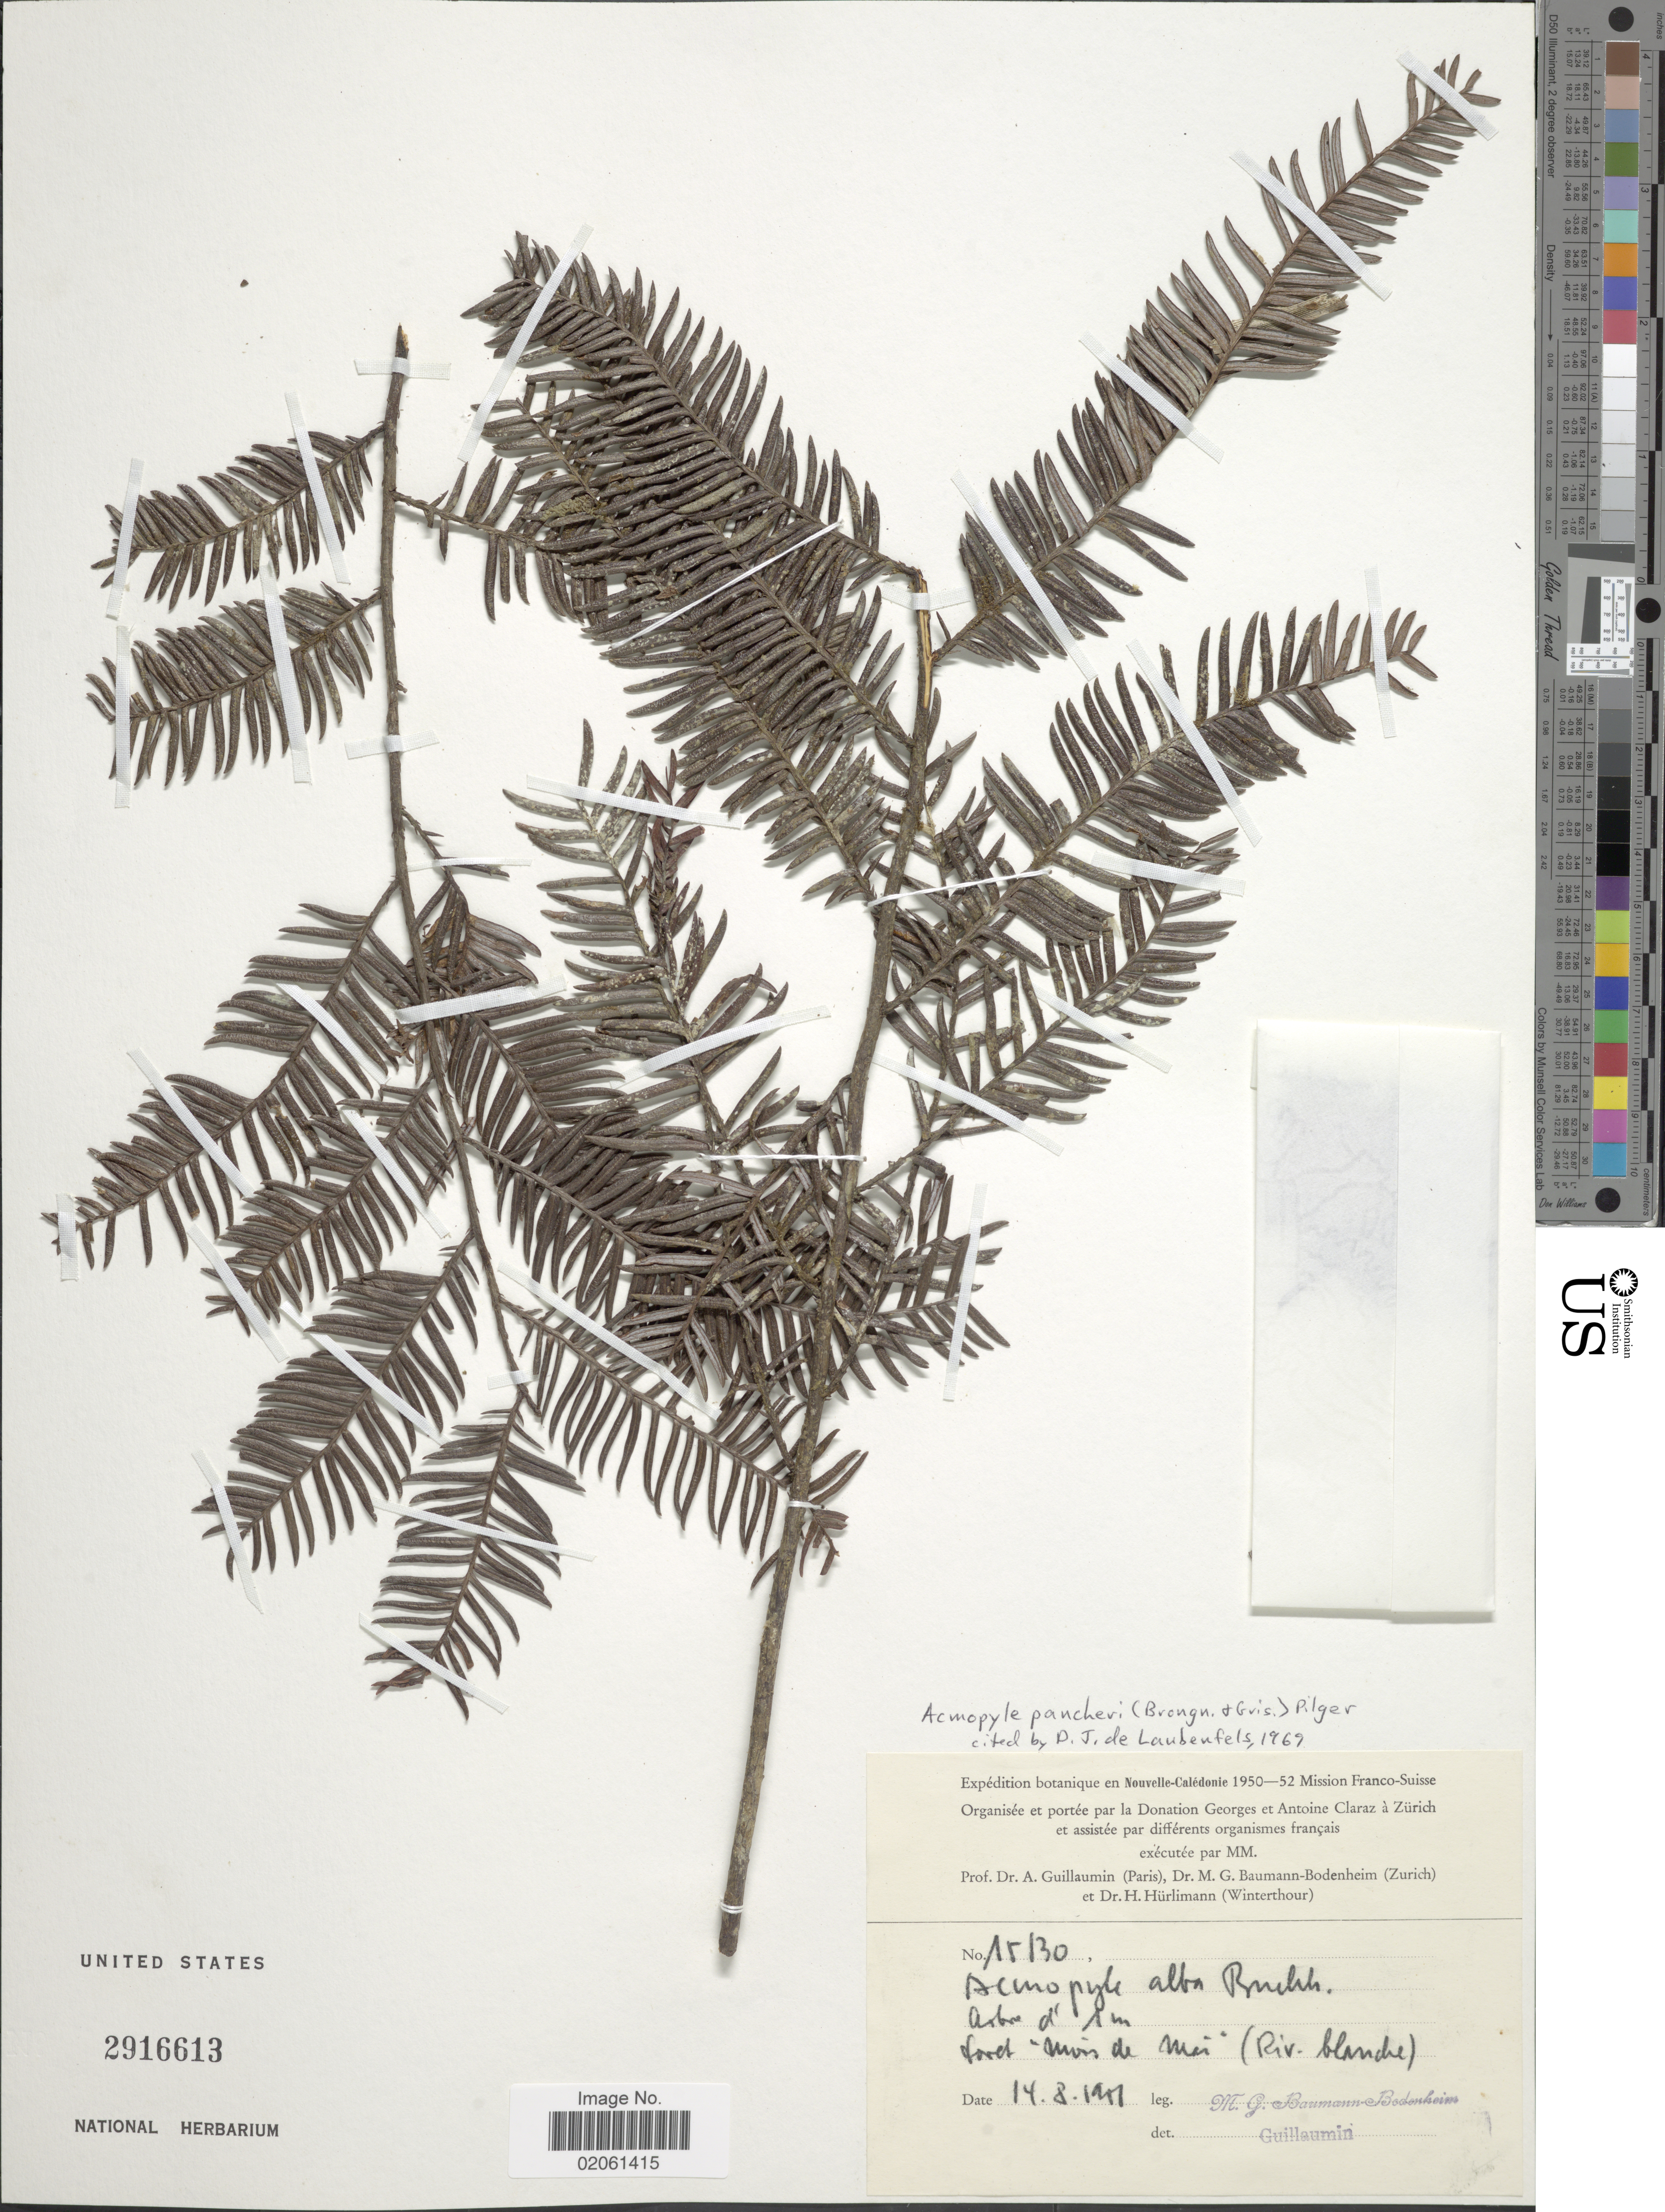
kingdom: Plantae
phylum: Tracheophyta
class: Pinopsida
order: Pinales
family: Podocarpaceae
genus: Acmopyle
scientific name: Acmopyle pancheri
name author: (Brongn. & Gris) Pilg.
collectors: M. G. Baumann-Bodenheim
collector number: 15130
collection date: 1951-08-14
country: New Caledonia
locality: Foret Mois de Mai (Riv. blanche)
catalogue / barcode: US 2916613